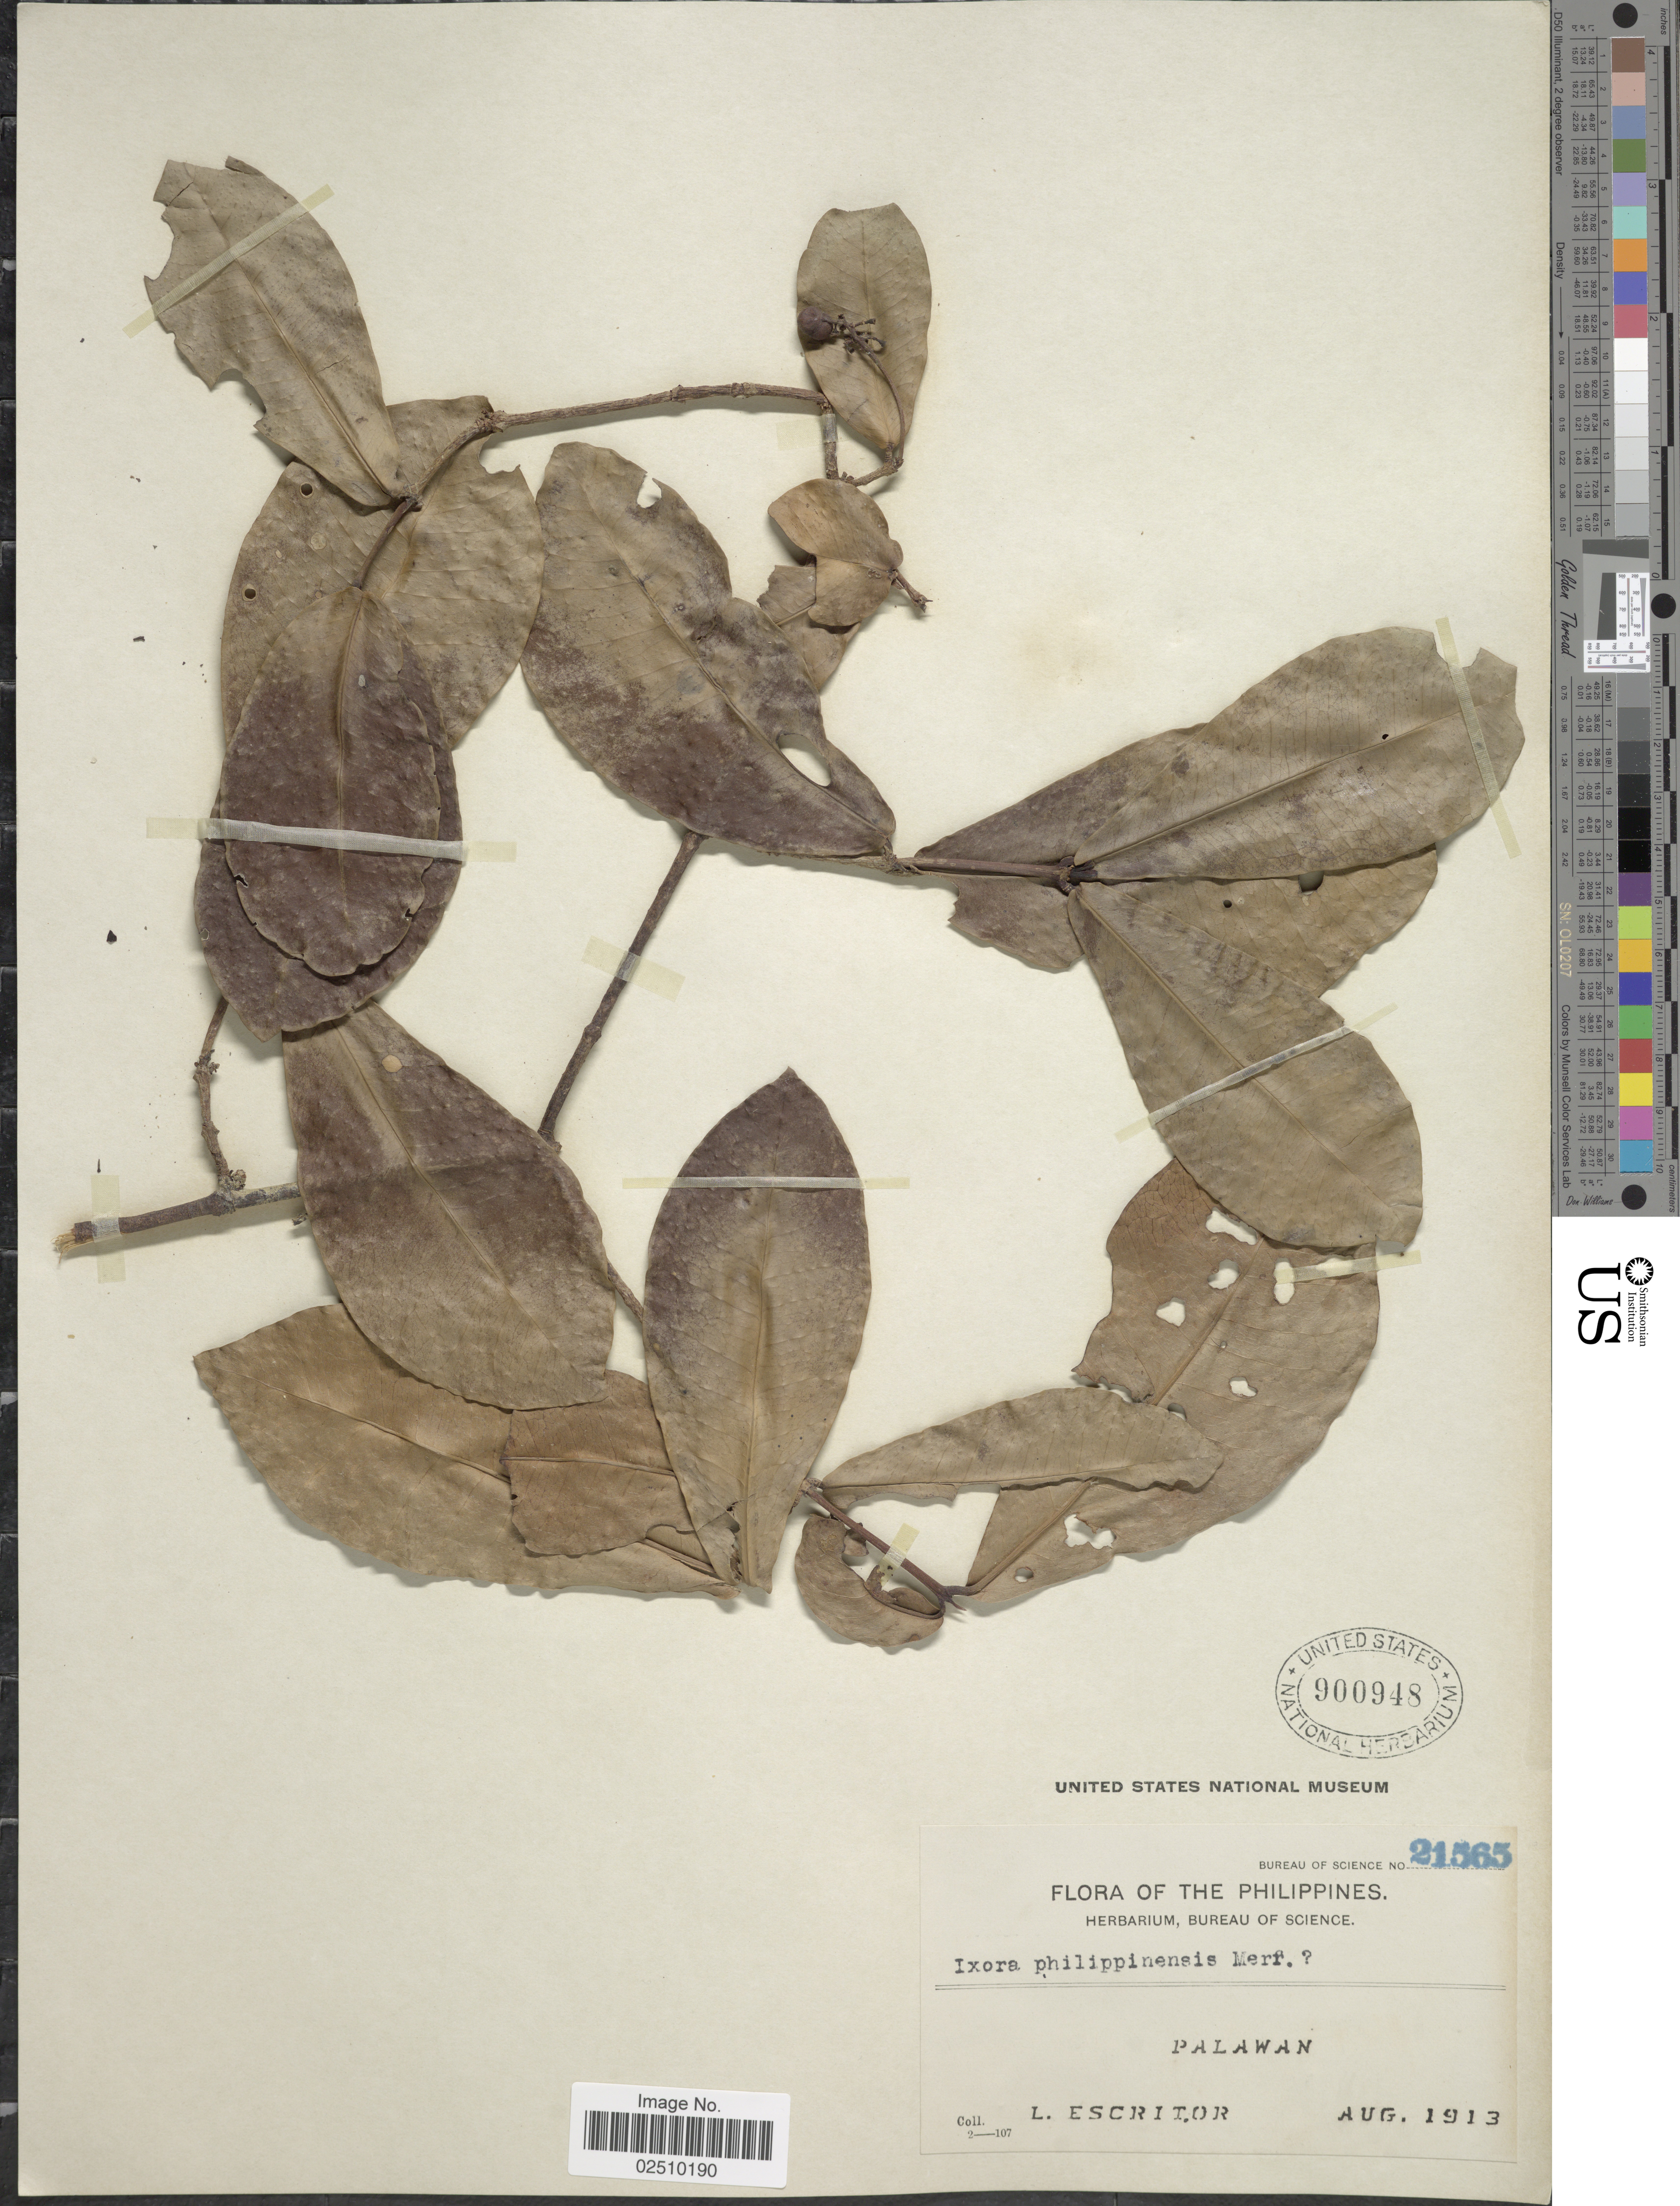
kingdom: Plantae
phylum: Tracheophyta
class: Magnoliopsida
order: Gentianales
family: Rubiaceae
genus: Ixora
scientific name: Ixora philippinensis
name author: Merr.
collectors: L. Escritor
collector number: Bureau of Science 21565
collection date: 1913-08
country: Philippines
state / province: Mimaropa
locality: Palawan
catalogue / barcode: US 900948